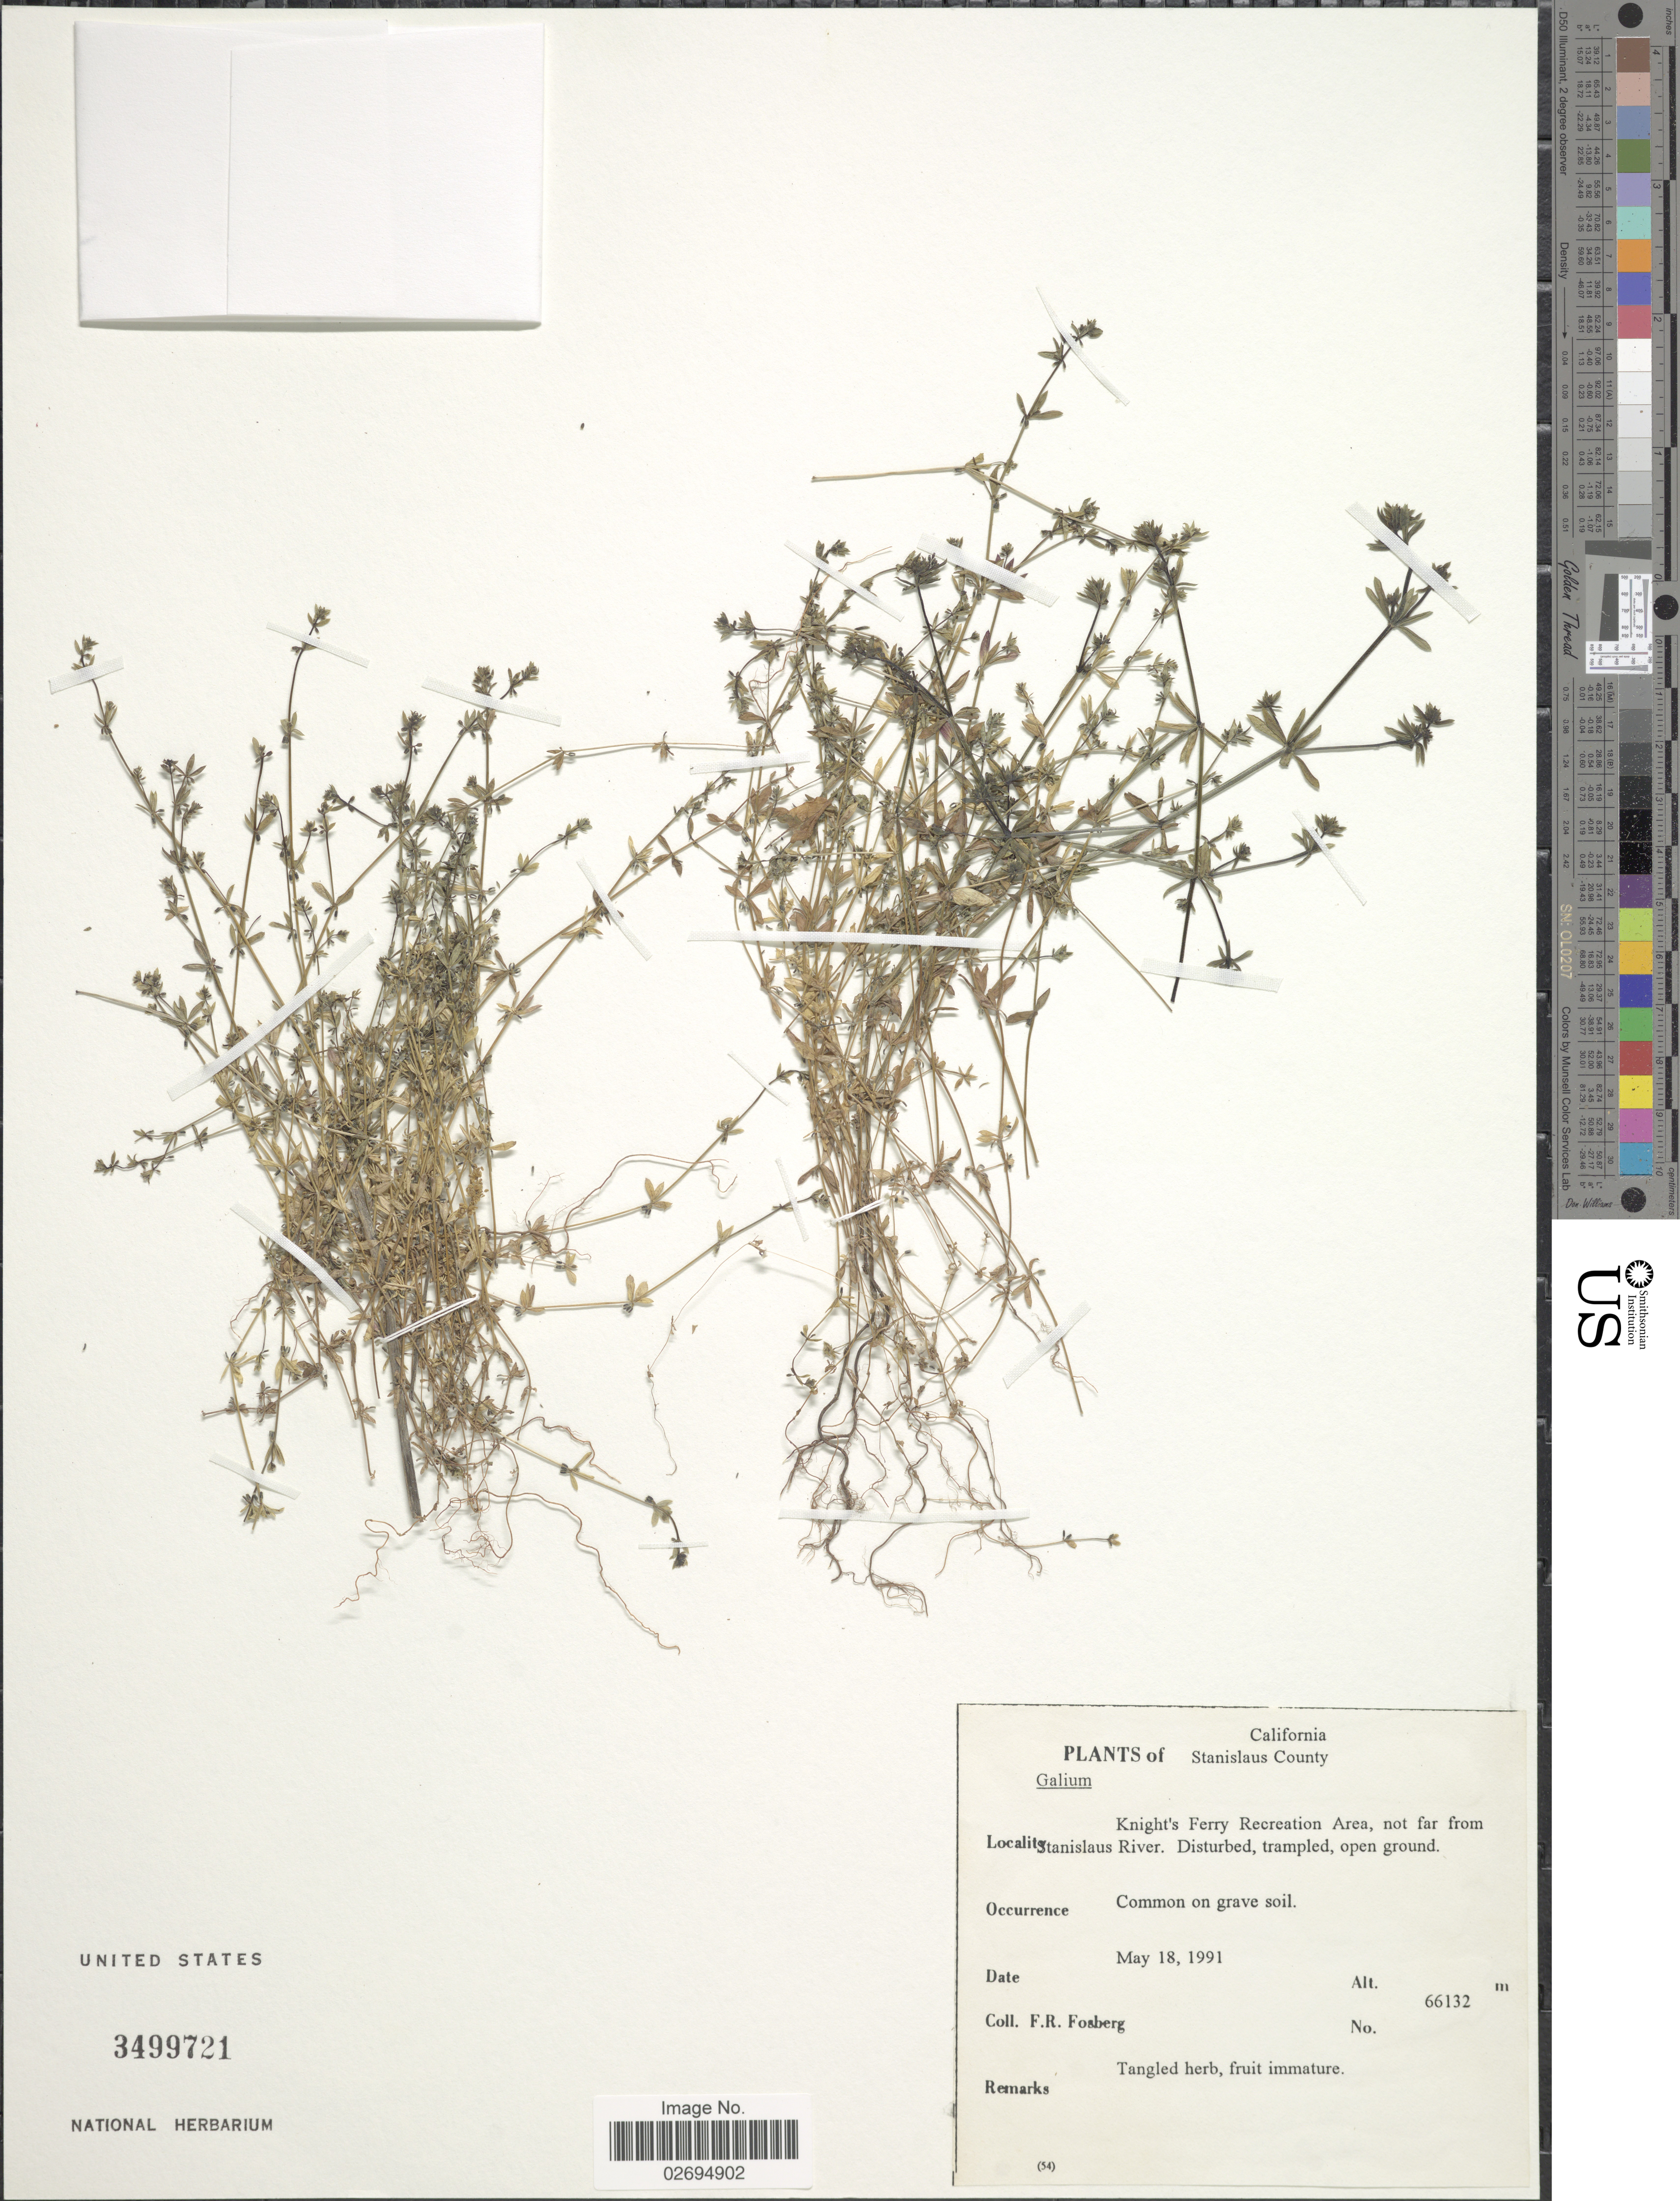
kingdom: Plantae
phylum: Tracheophyta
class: Magnoliopsida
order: Gentianales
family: Rubiaceae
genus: Galium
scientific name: Galium sp.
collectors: F. R. Fosberg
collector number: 66132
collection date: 1991-05-18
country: United States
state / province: California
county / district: Stanislaus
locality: Stanislaus County, Knight's Ferry Recreation Area, not far from Stanislaus River. Disturbed, trampled, open ground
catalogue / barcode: US 3499721